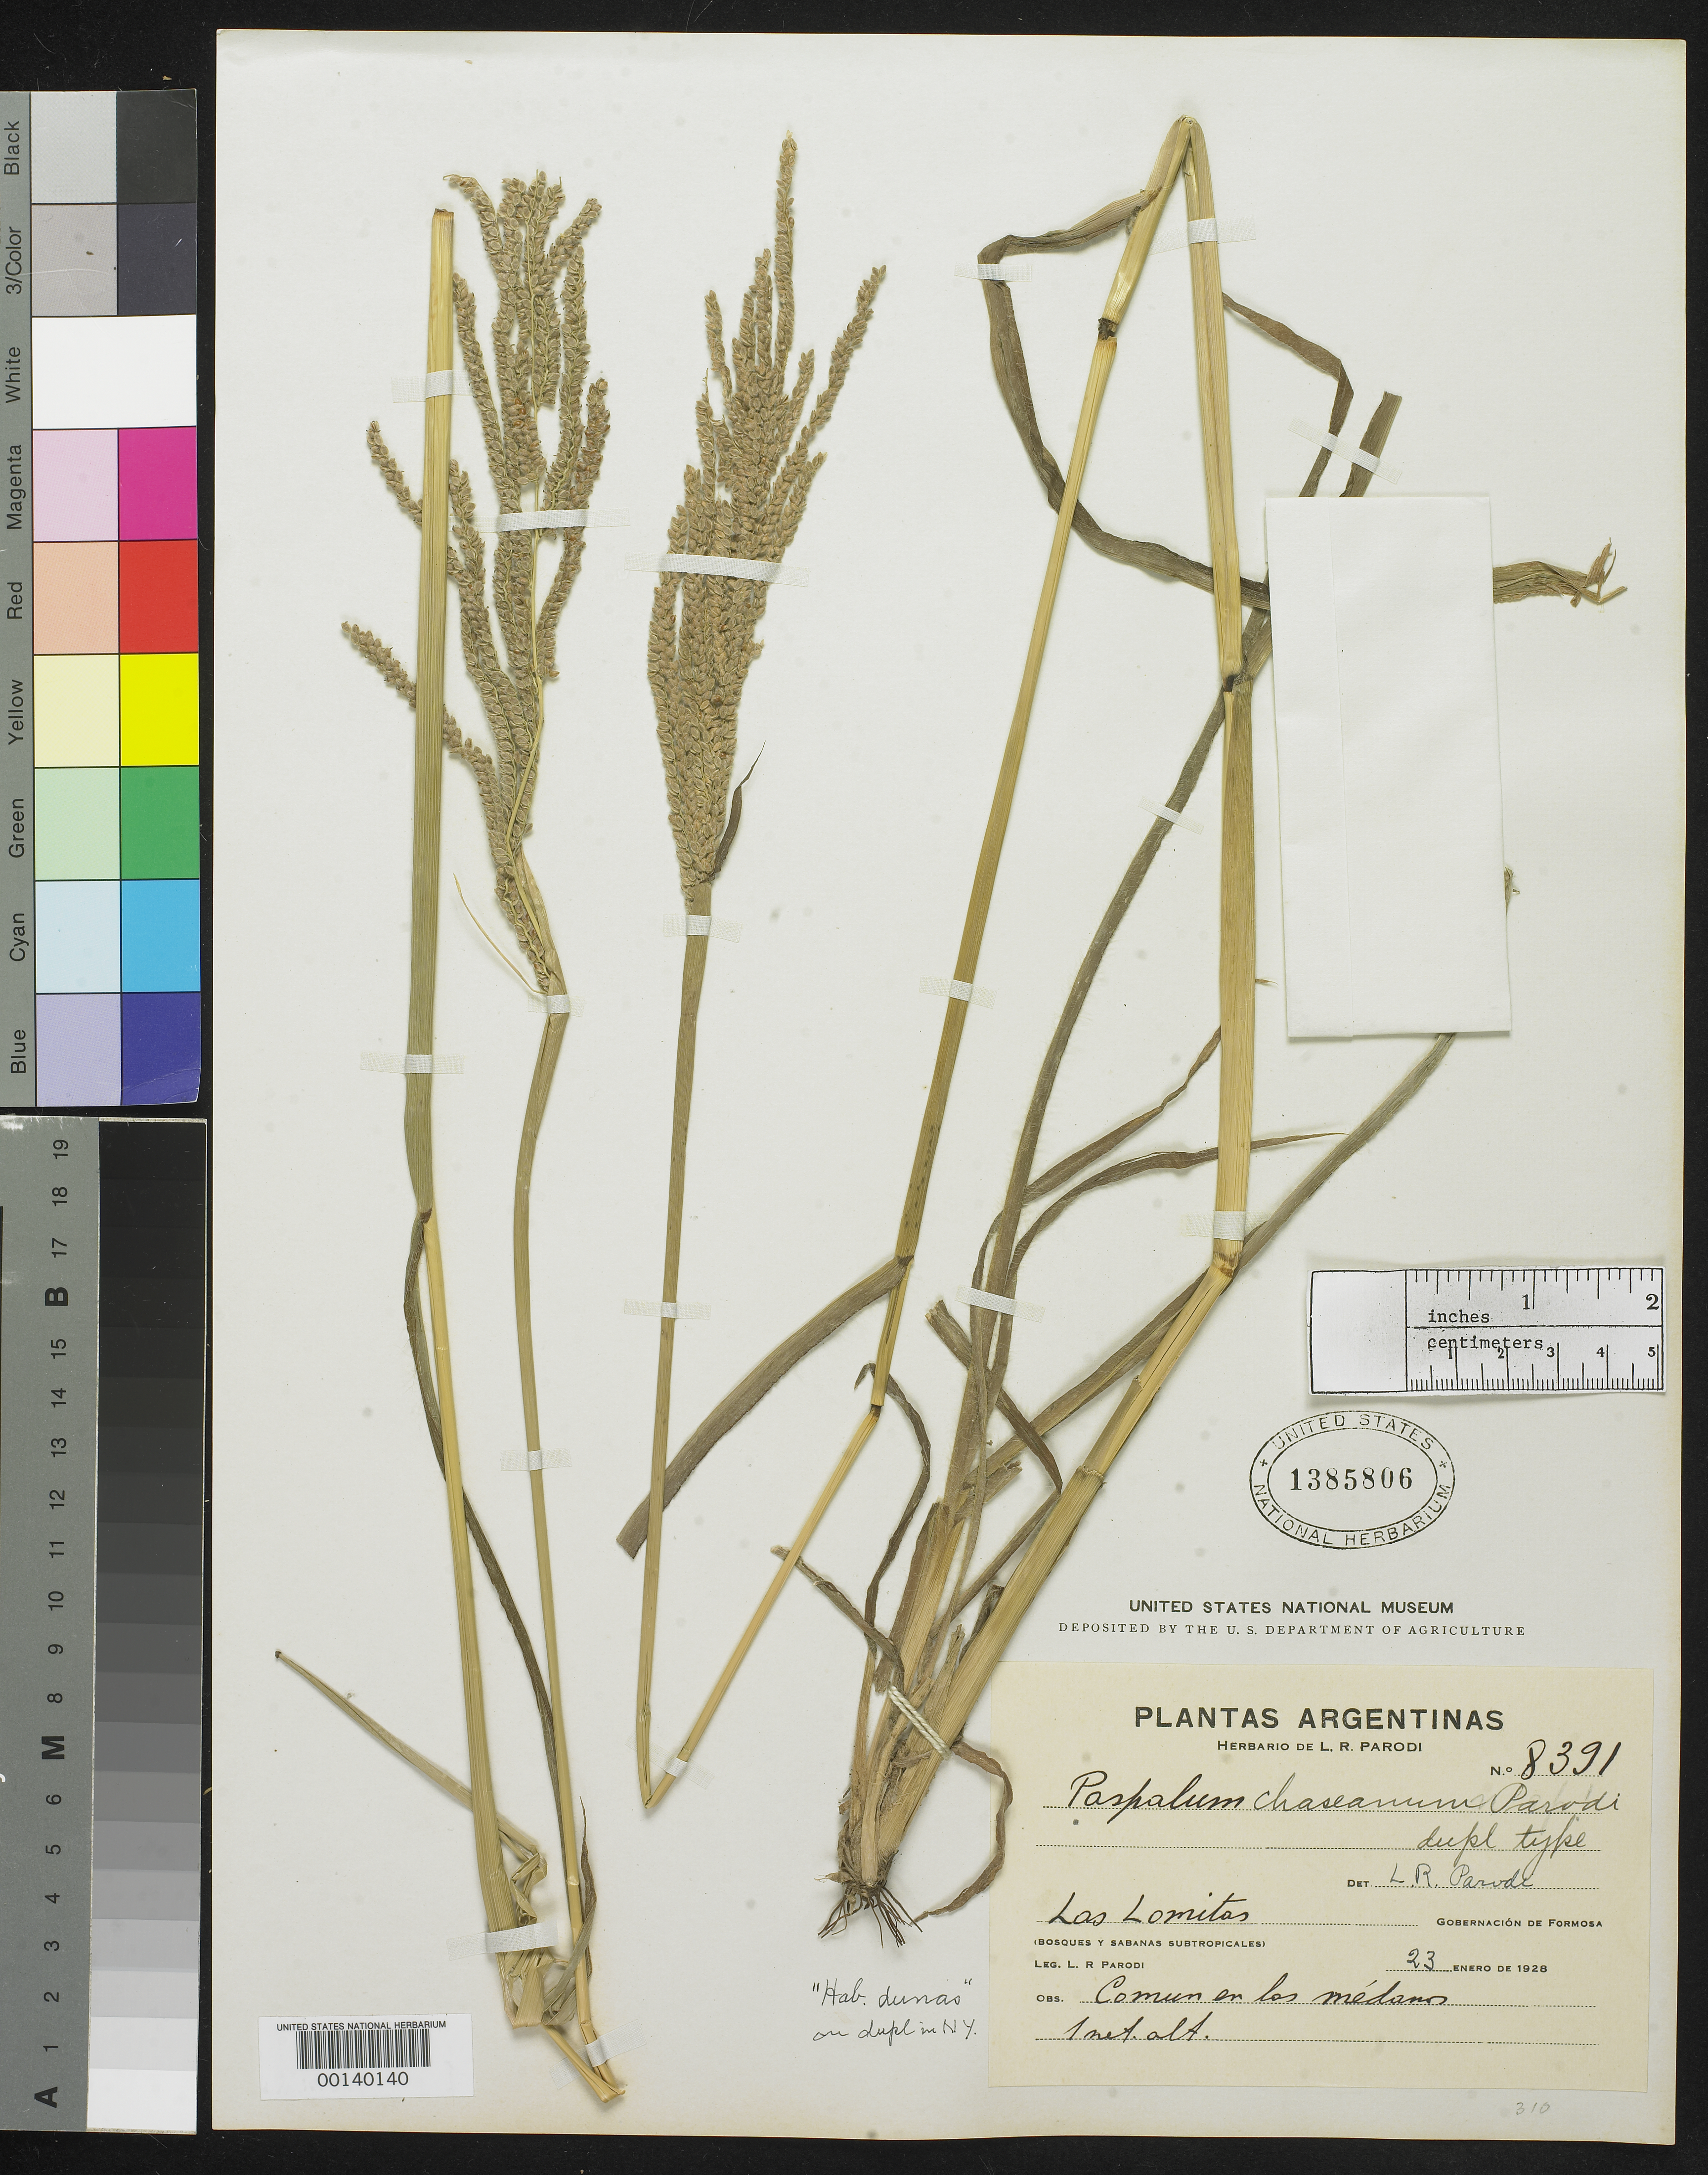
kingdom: Plantae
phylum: Tracheophyta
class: Liliopsida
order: Poales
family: Poaceae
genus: Paspalum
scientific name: Paspalum chaseanum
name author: Parodi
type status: Isotype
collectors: L. R. Parodi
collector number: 8391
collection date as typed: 23 Jan 1928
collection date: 1928-01-23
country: Argentina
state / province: Formosa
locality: Lomites.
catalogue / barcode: US 1385806